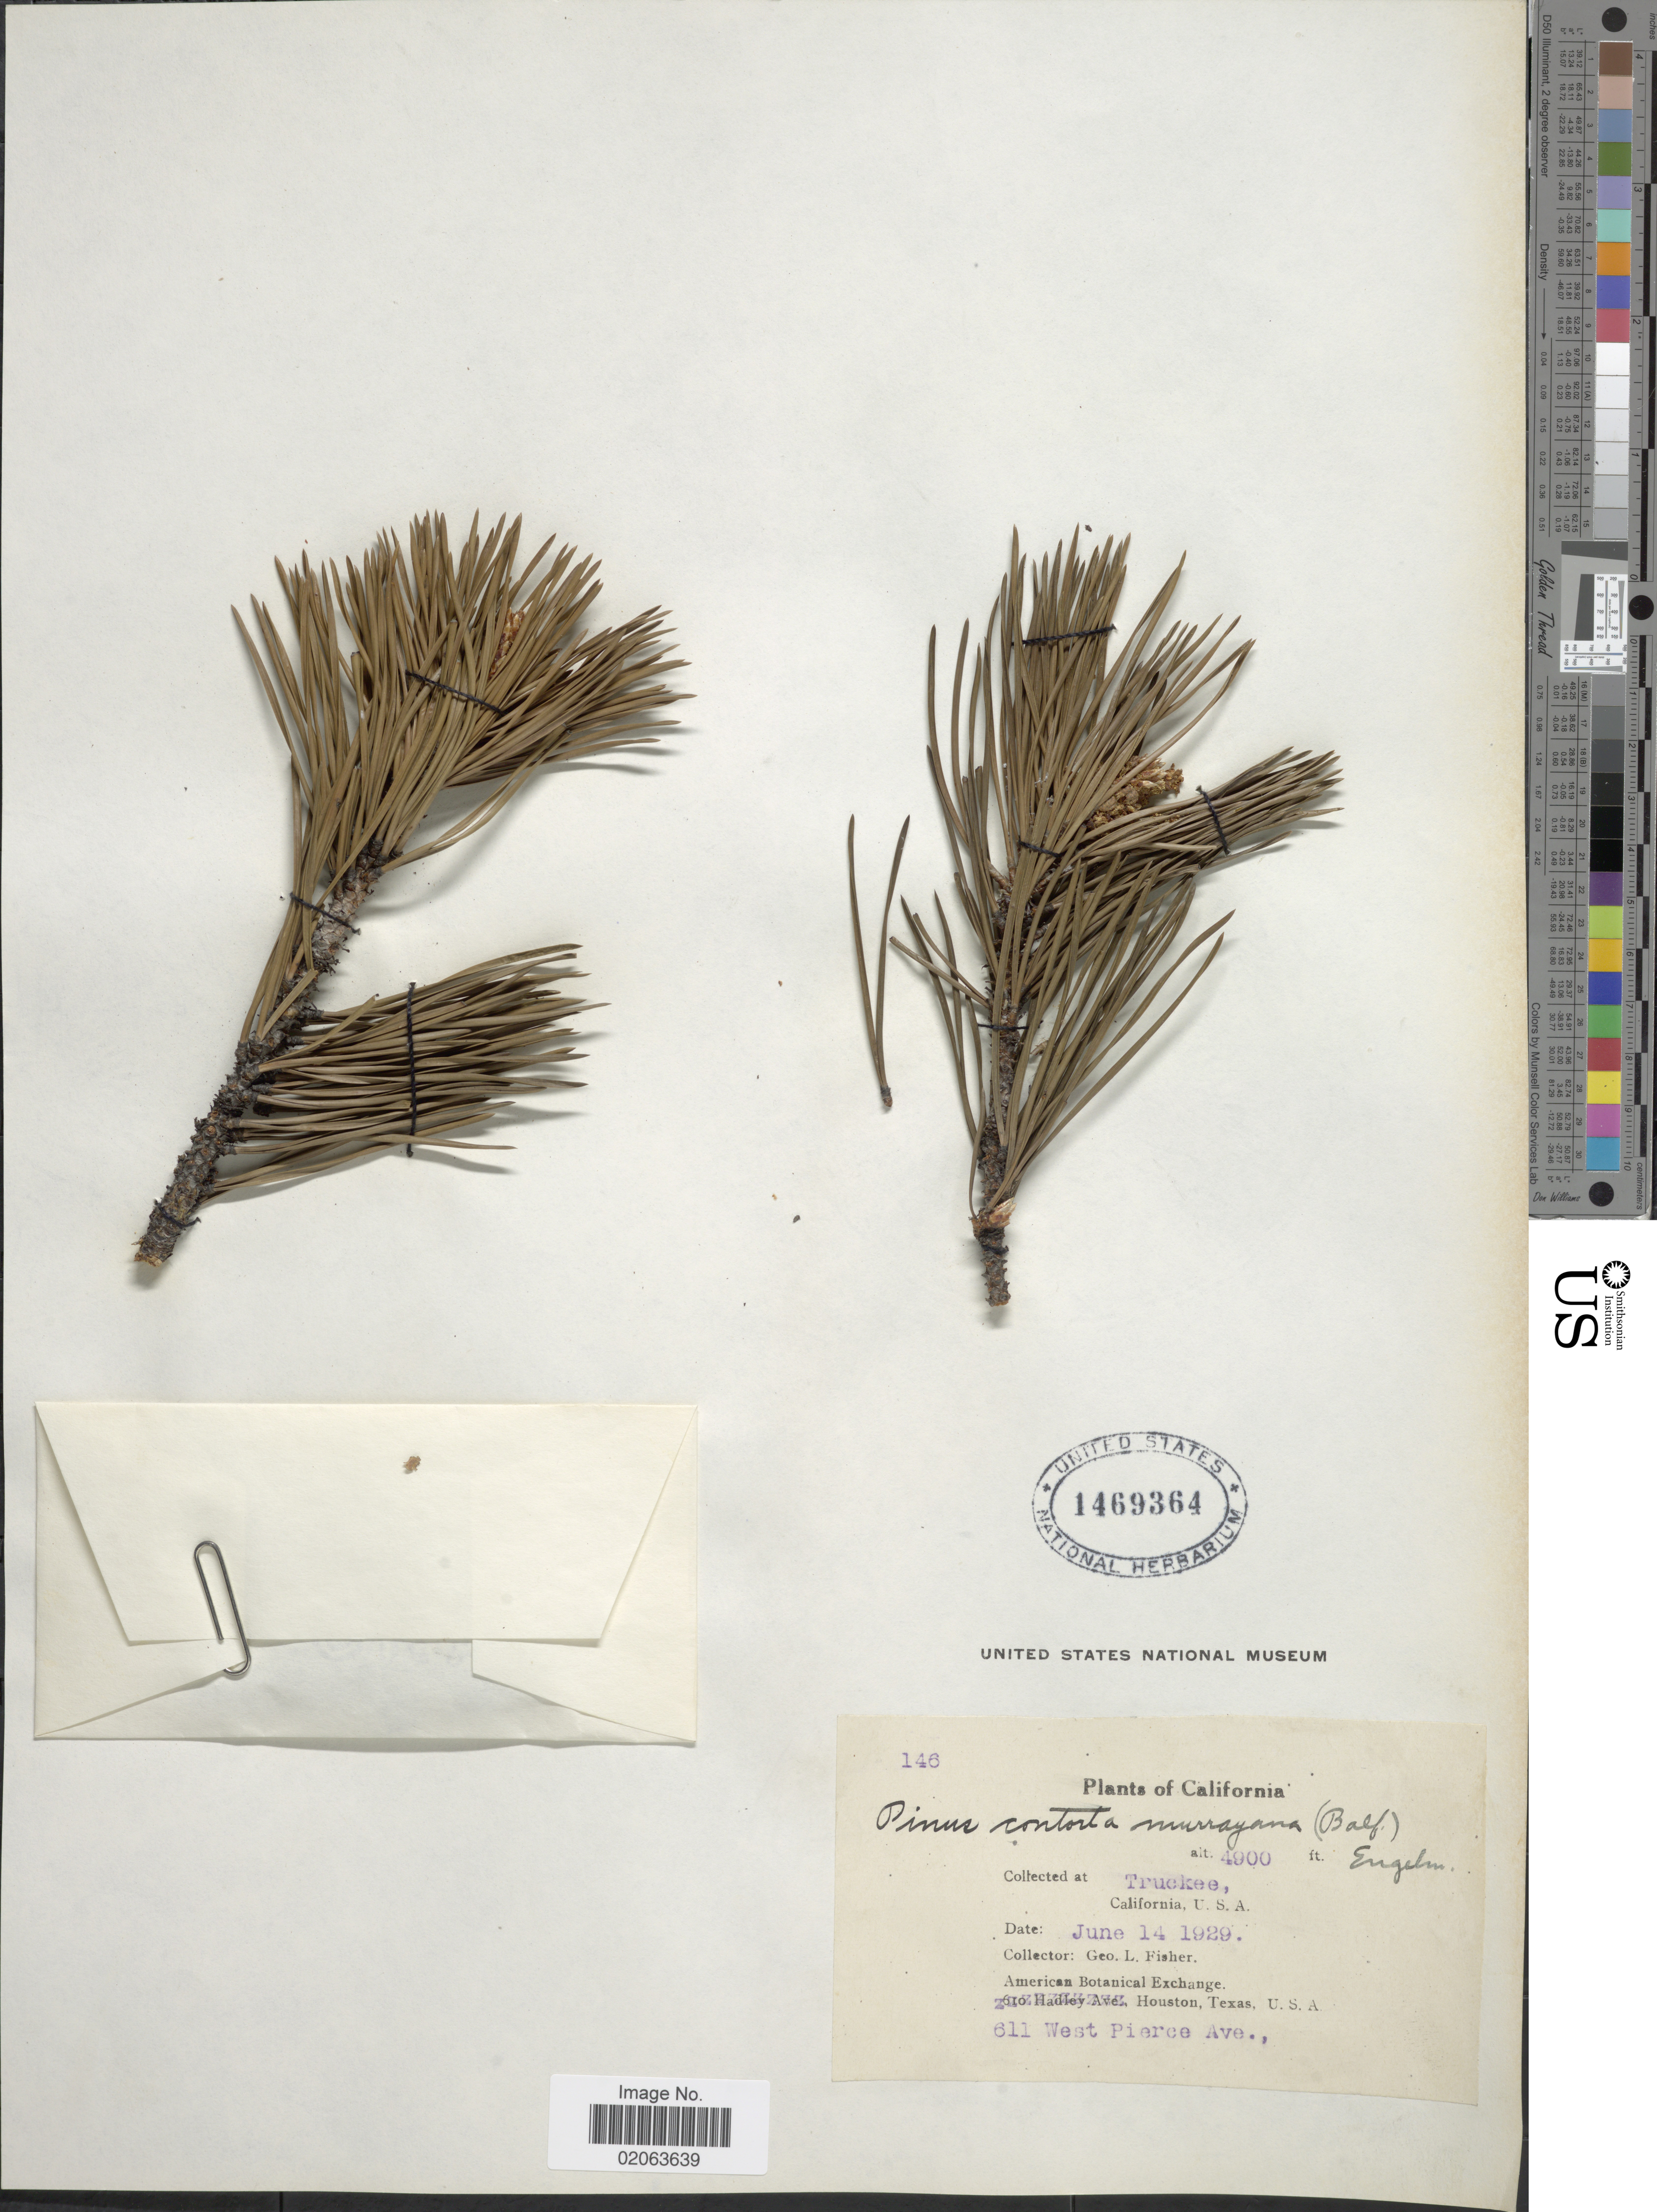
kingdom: Plantae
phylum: Tracheophyta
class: Pinopsida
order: Pinales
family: Pinaceae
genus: Pinus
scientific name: Pinus contorta var. murrayana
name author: (Balf.) S. Watson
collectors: G. L. Fisher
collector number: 146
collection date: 1929-06-14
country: United States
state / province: California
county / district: Nevada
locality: Truckee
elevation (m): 1494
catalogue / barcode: US 1469364